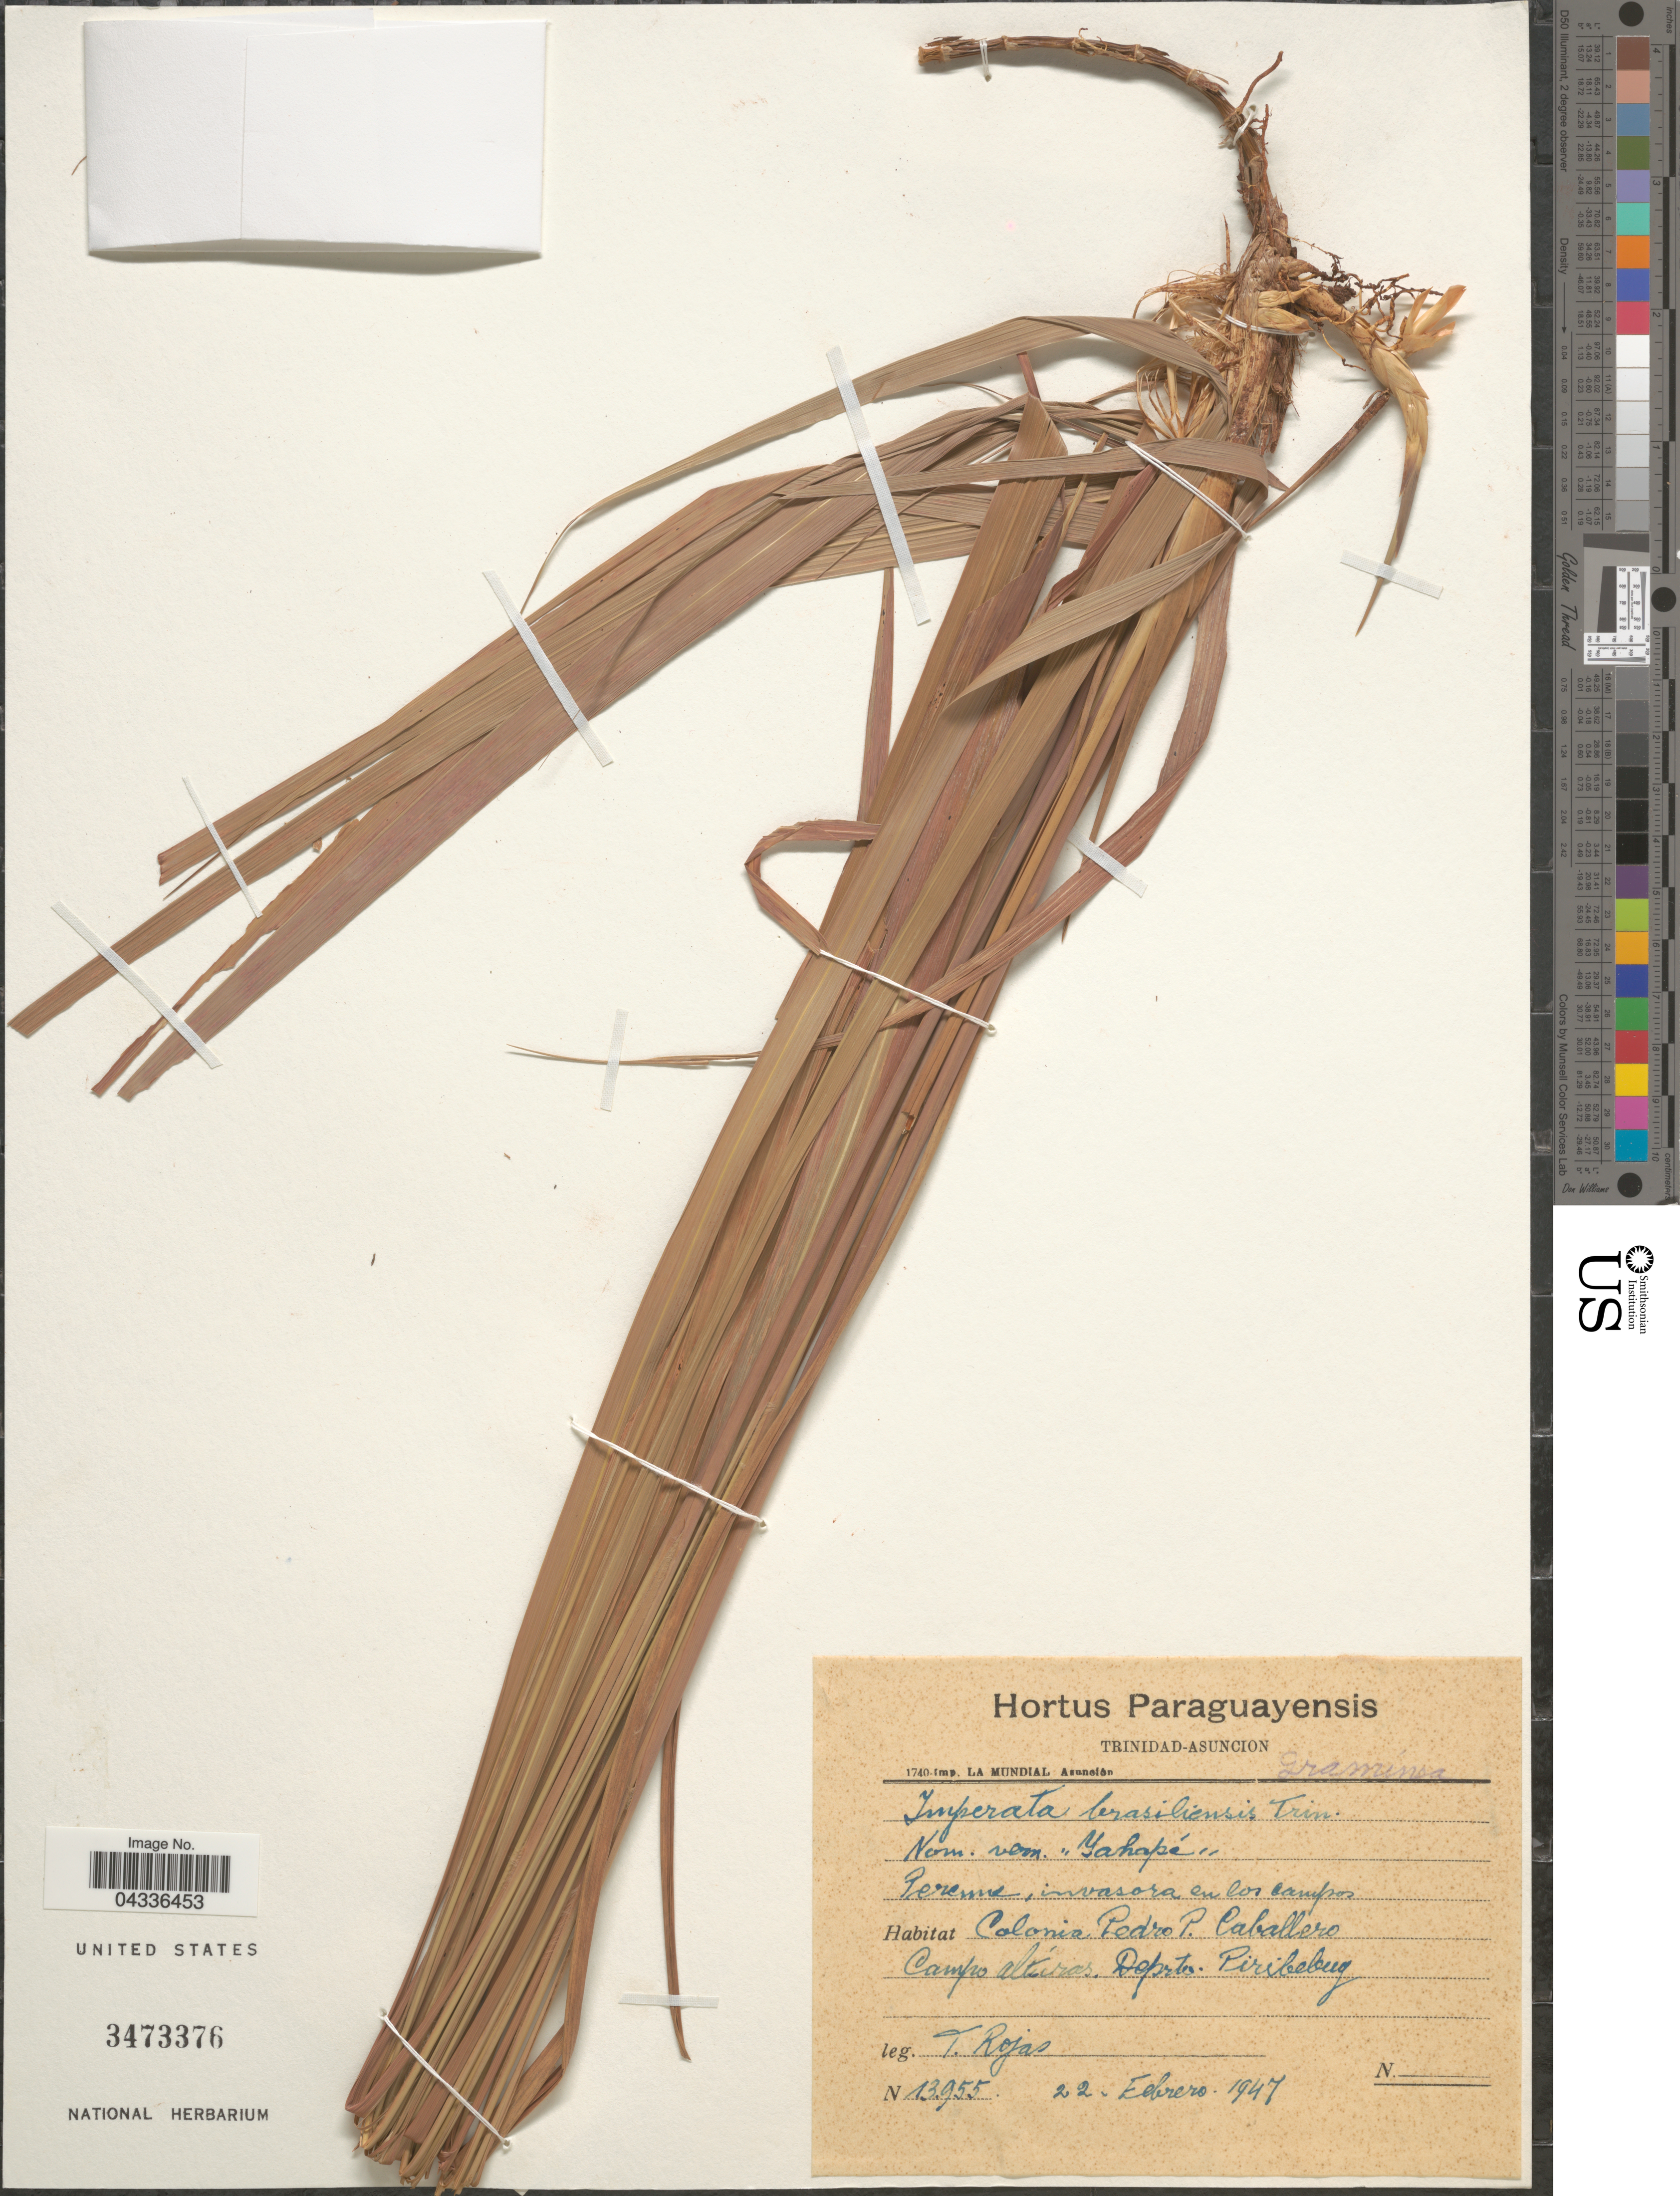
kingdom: Plantae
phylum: Tracheophyta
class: Liliopsida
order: Poales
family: Poaceae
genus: Imperata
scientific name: Imperata brasiliensis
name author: Trin.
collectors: T. Rojas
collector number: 13955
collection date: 1947-02-22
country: Paraguay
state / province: Asuncion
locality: Trinidad-Asuncion. Colonia Pedro P. Caballero. Campo alturas. Deprto. Piribebug.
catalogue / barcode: US 3473376